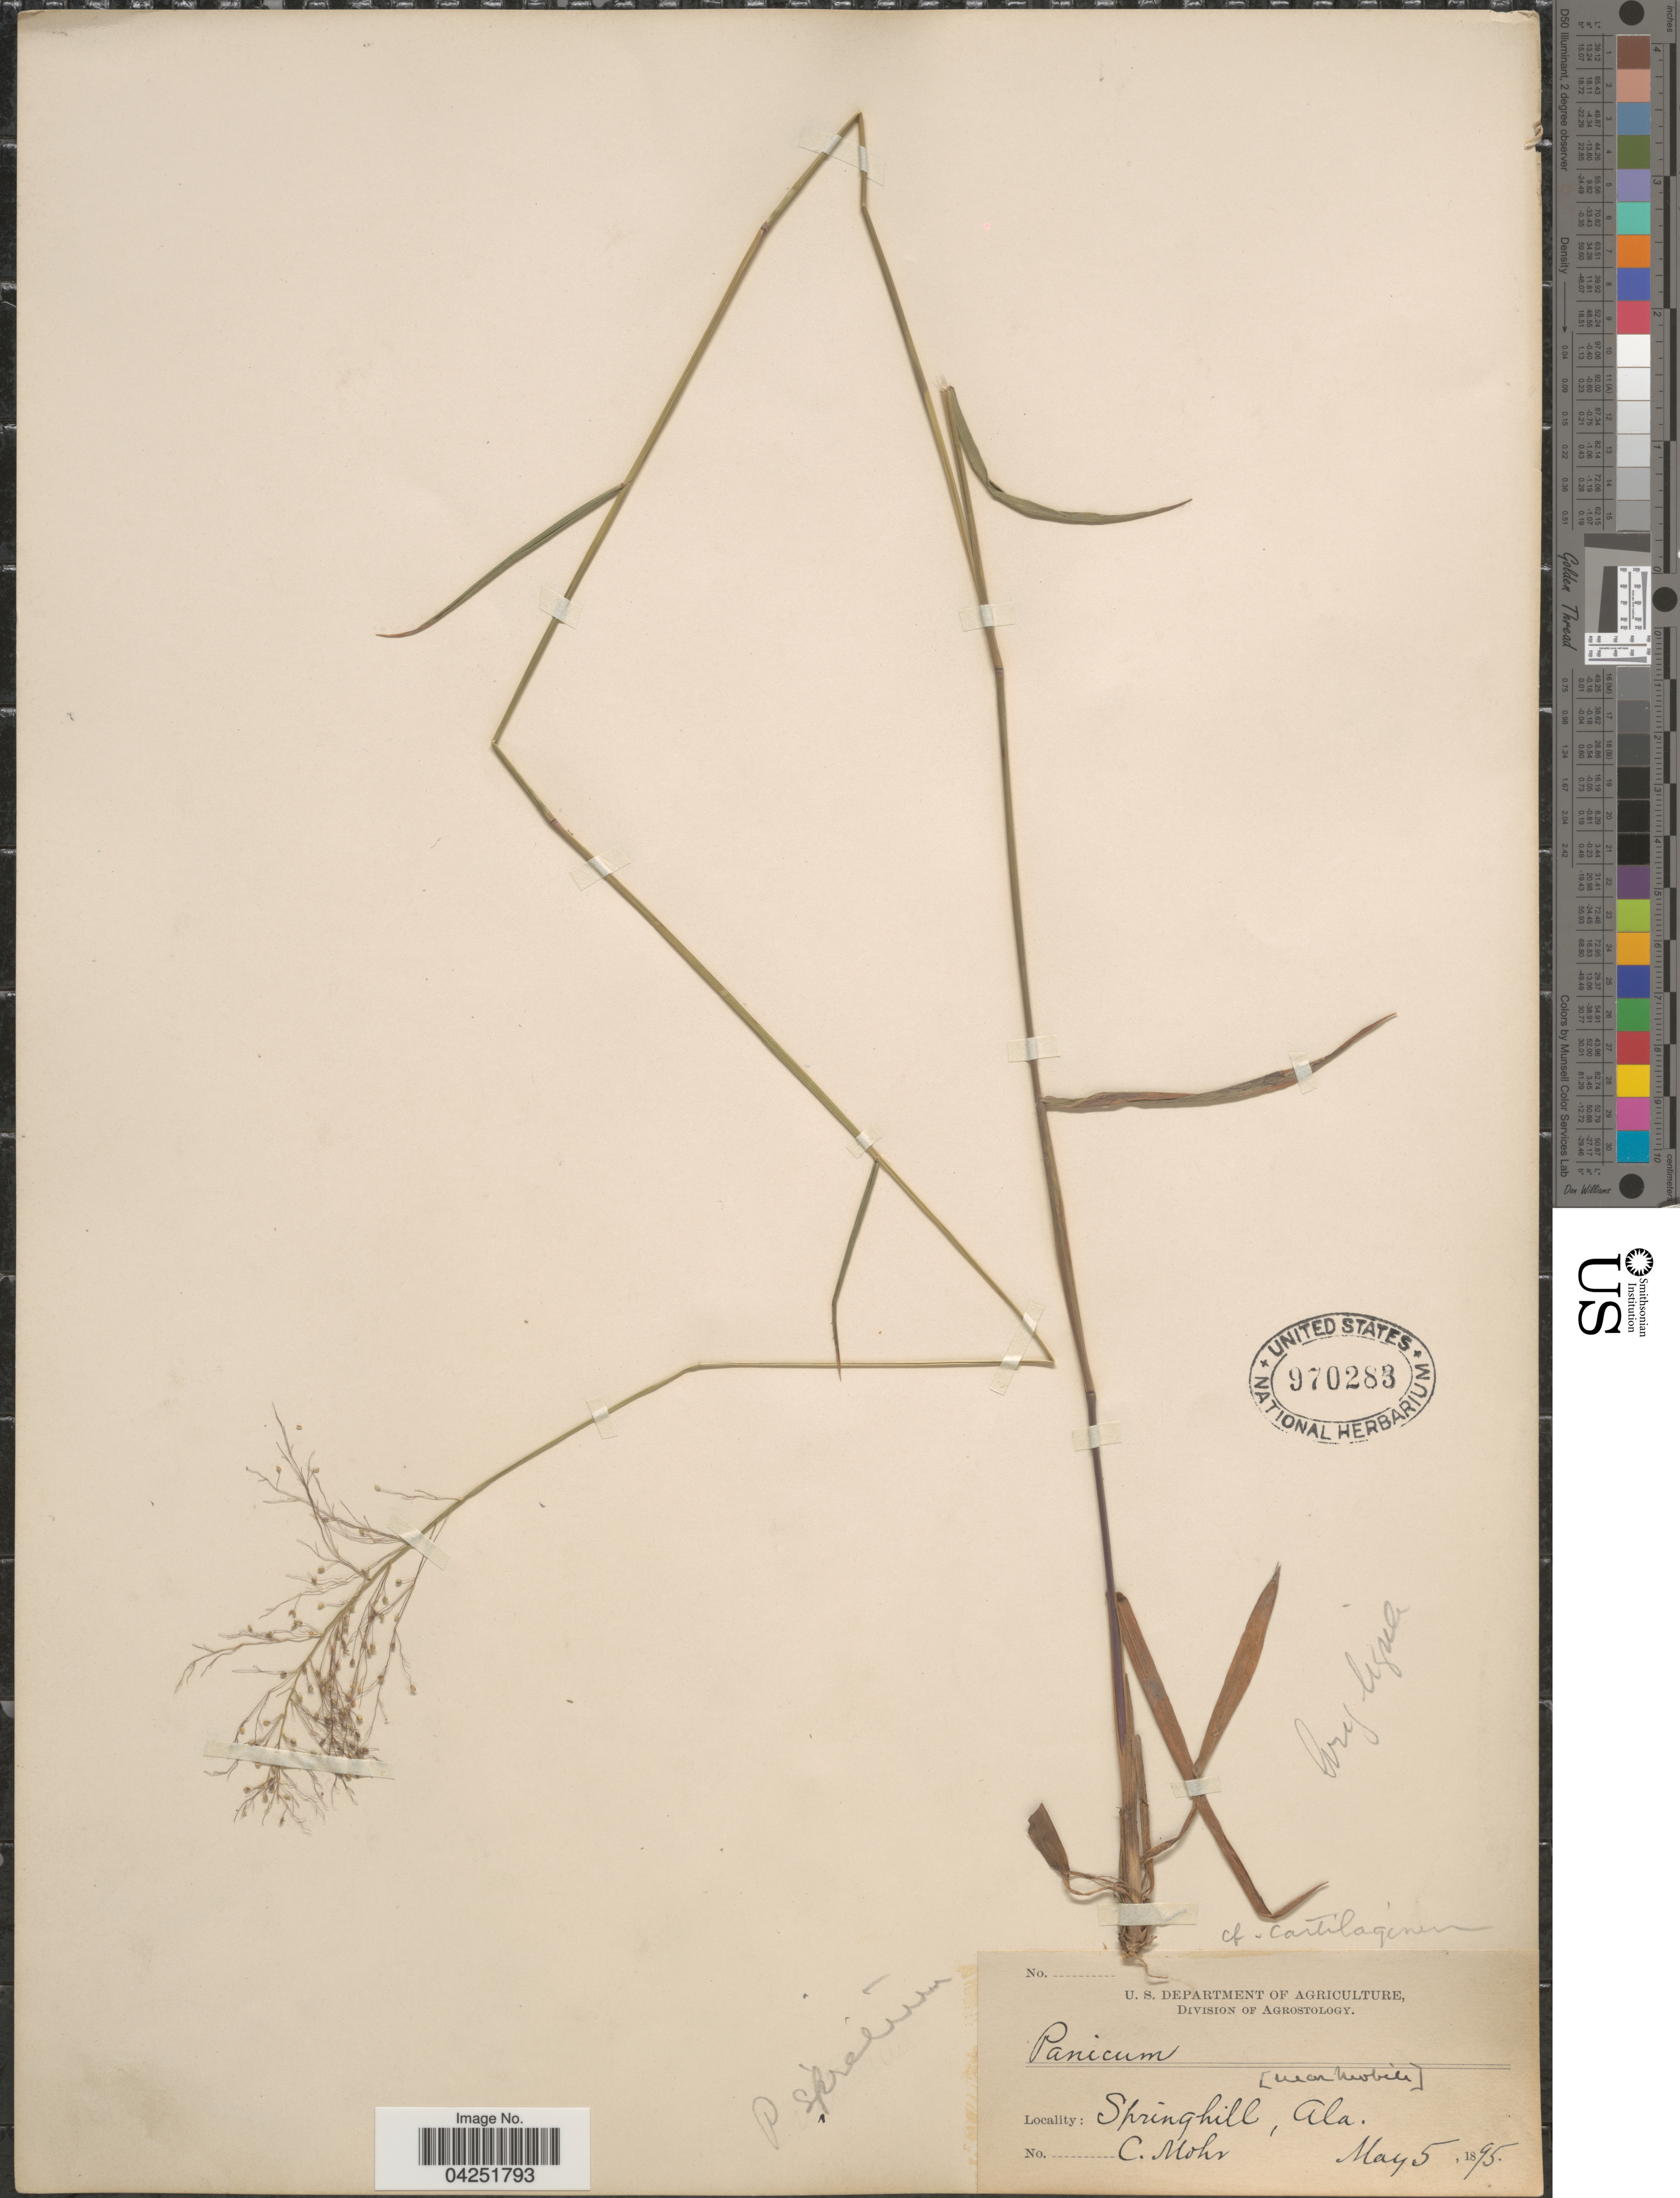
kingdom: Plantae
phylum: Tracheophyta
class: Liliopsida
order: Poales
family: Poaceae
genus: Dichanthelium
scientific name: Dichanthelium acuminatum var. densiflorum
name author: (Rand & Redfield) Gould & C.A. Clark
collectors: C. T. Mohr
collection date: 1895-05-05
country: United States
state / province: Alabama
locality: Springhill.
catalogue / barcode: US 970283